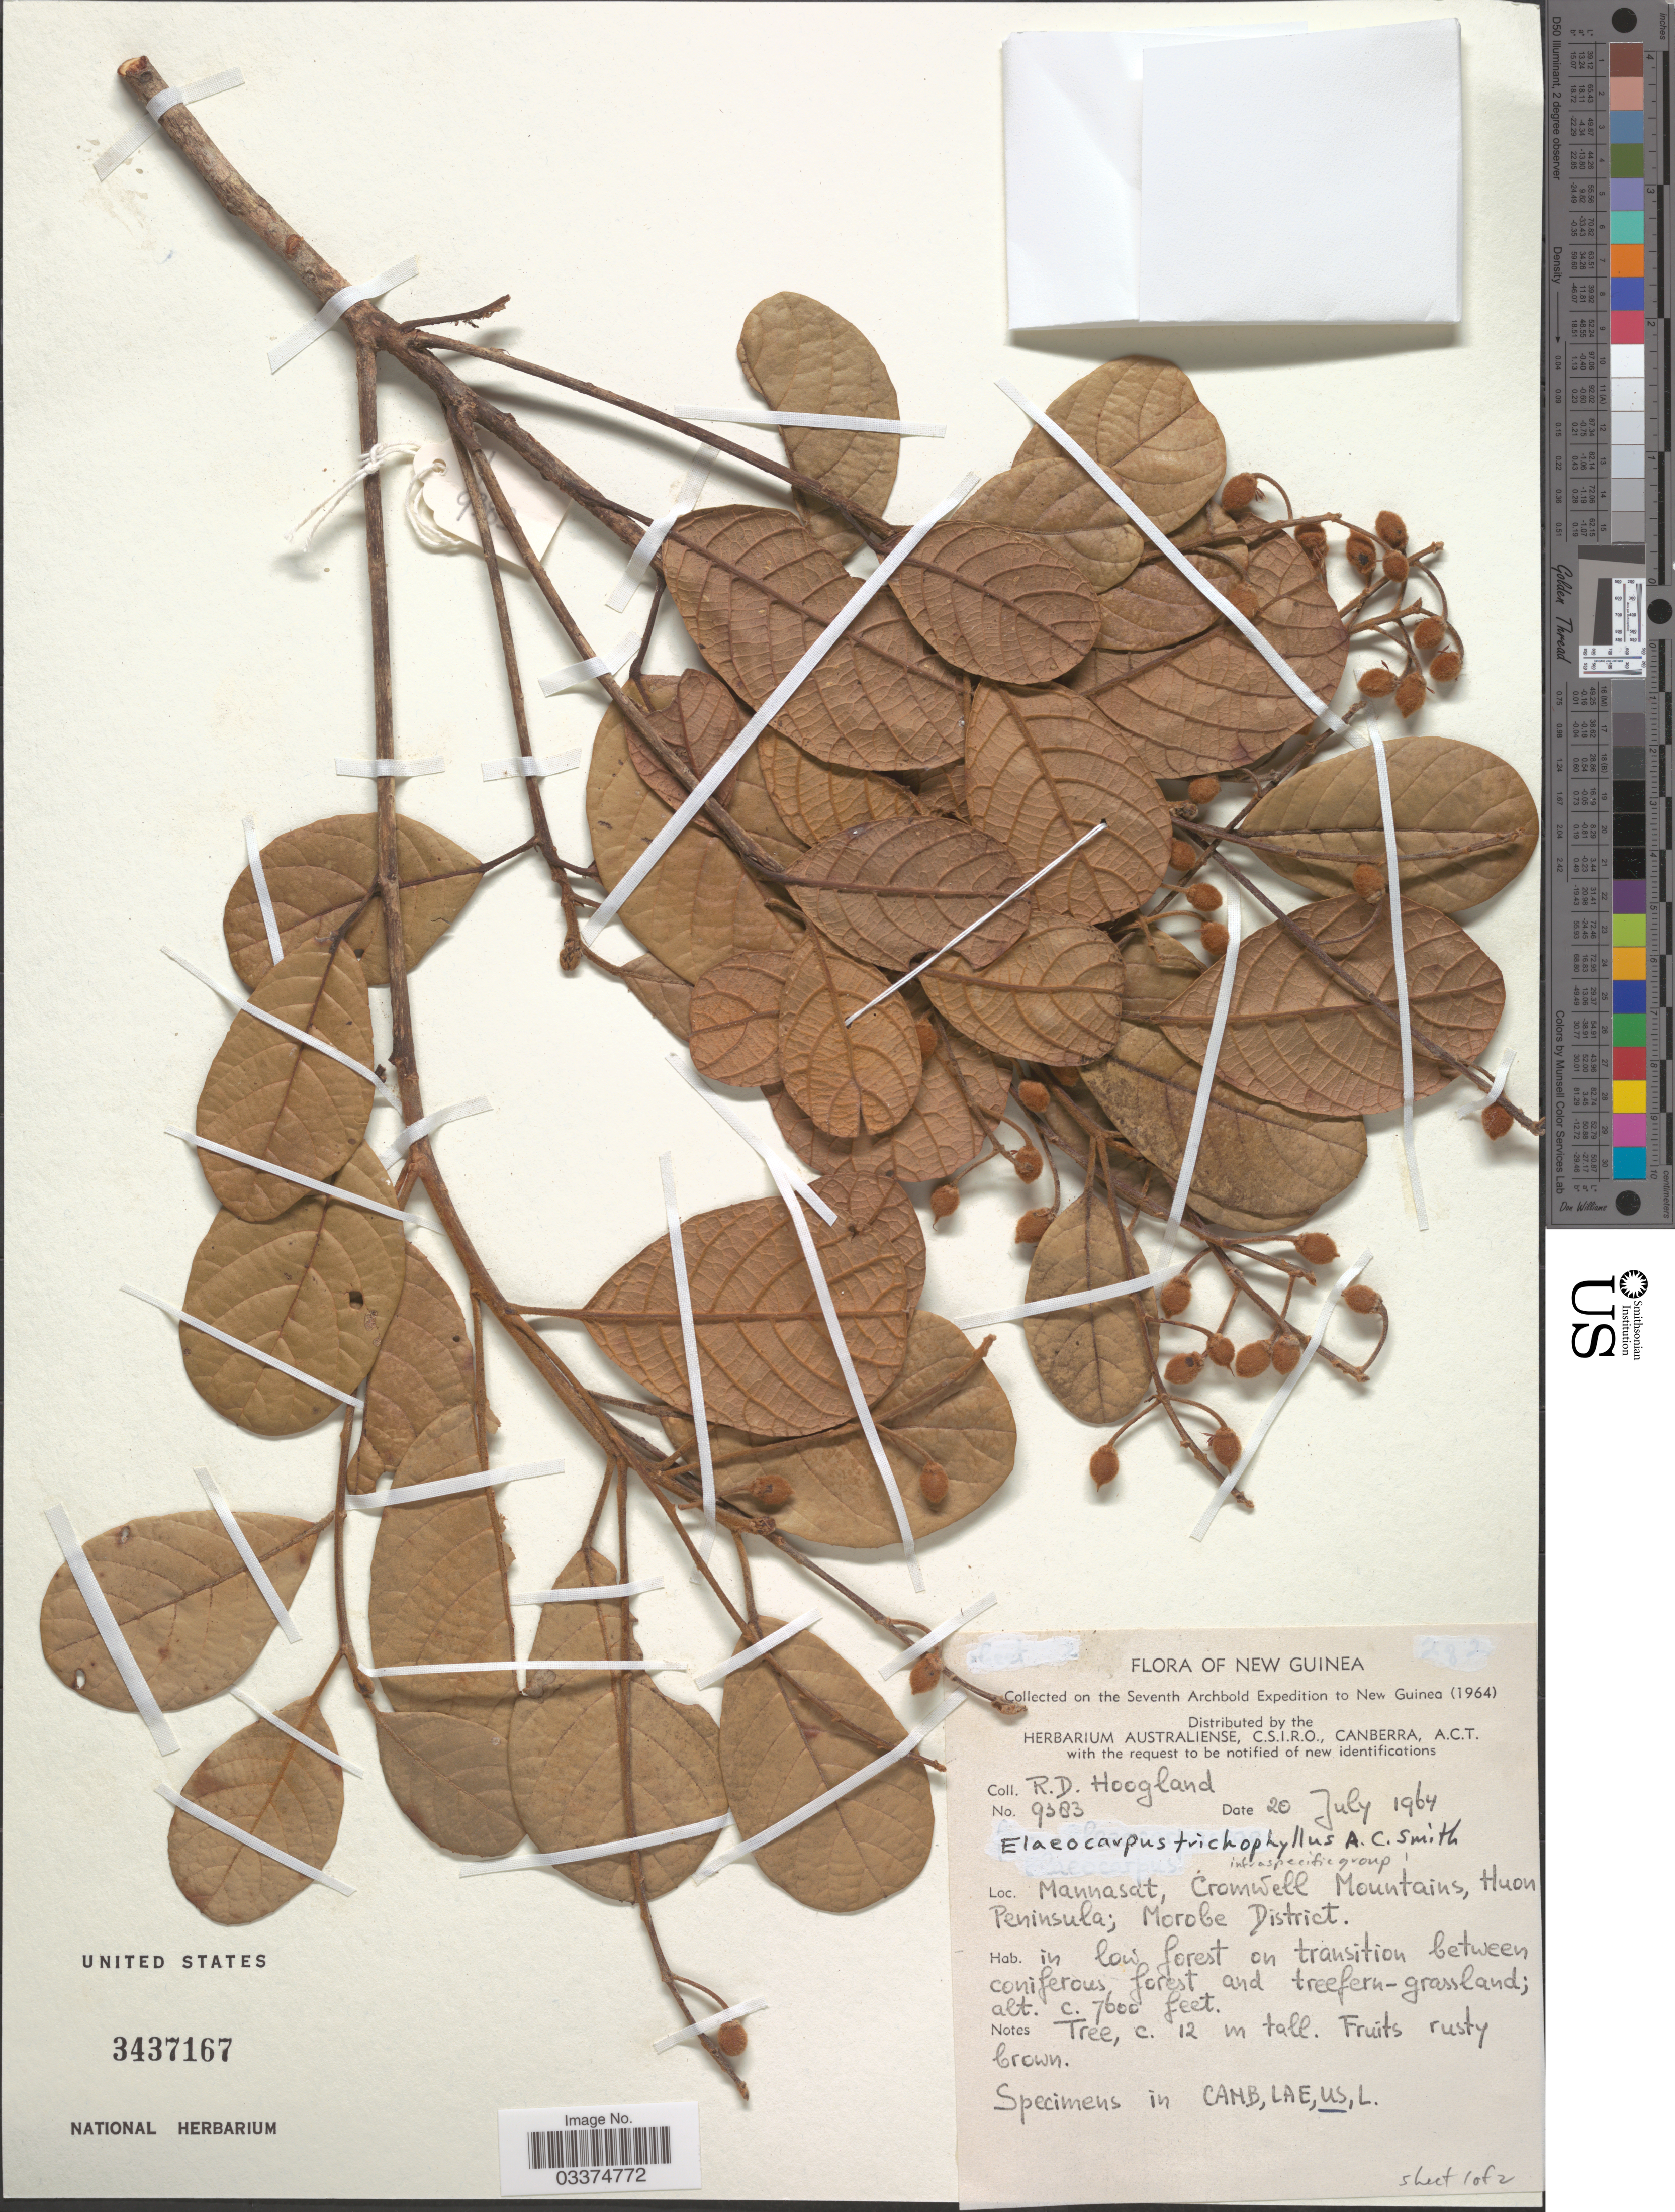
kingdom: Plantae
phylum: Tracheophyta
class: Magnoliopsida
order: Oxalidales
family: Elaeocarpaceae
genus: Elaeocarpus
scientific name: Elaeocarpus trichophyllus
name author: A.C. Sm.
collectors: R. D. Hoogland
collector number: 9383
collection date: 1964-07-20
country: Papua New Guinea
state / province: Morobe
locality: New Guinea. Mannasat, Cromwell Mountains, Huon Peninsula; Morobe District.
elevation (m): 2316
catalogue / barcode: US 3437167